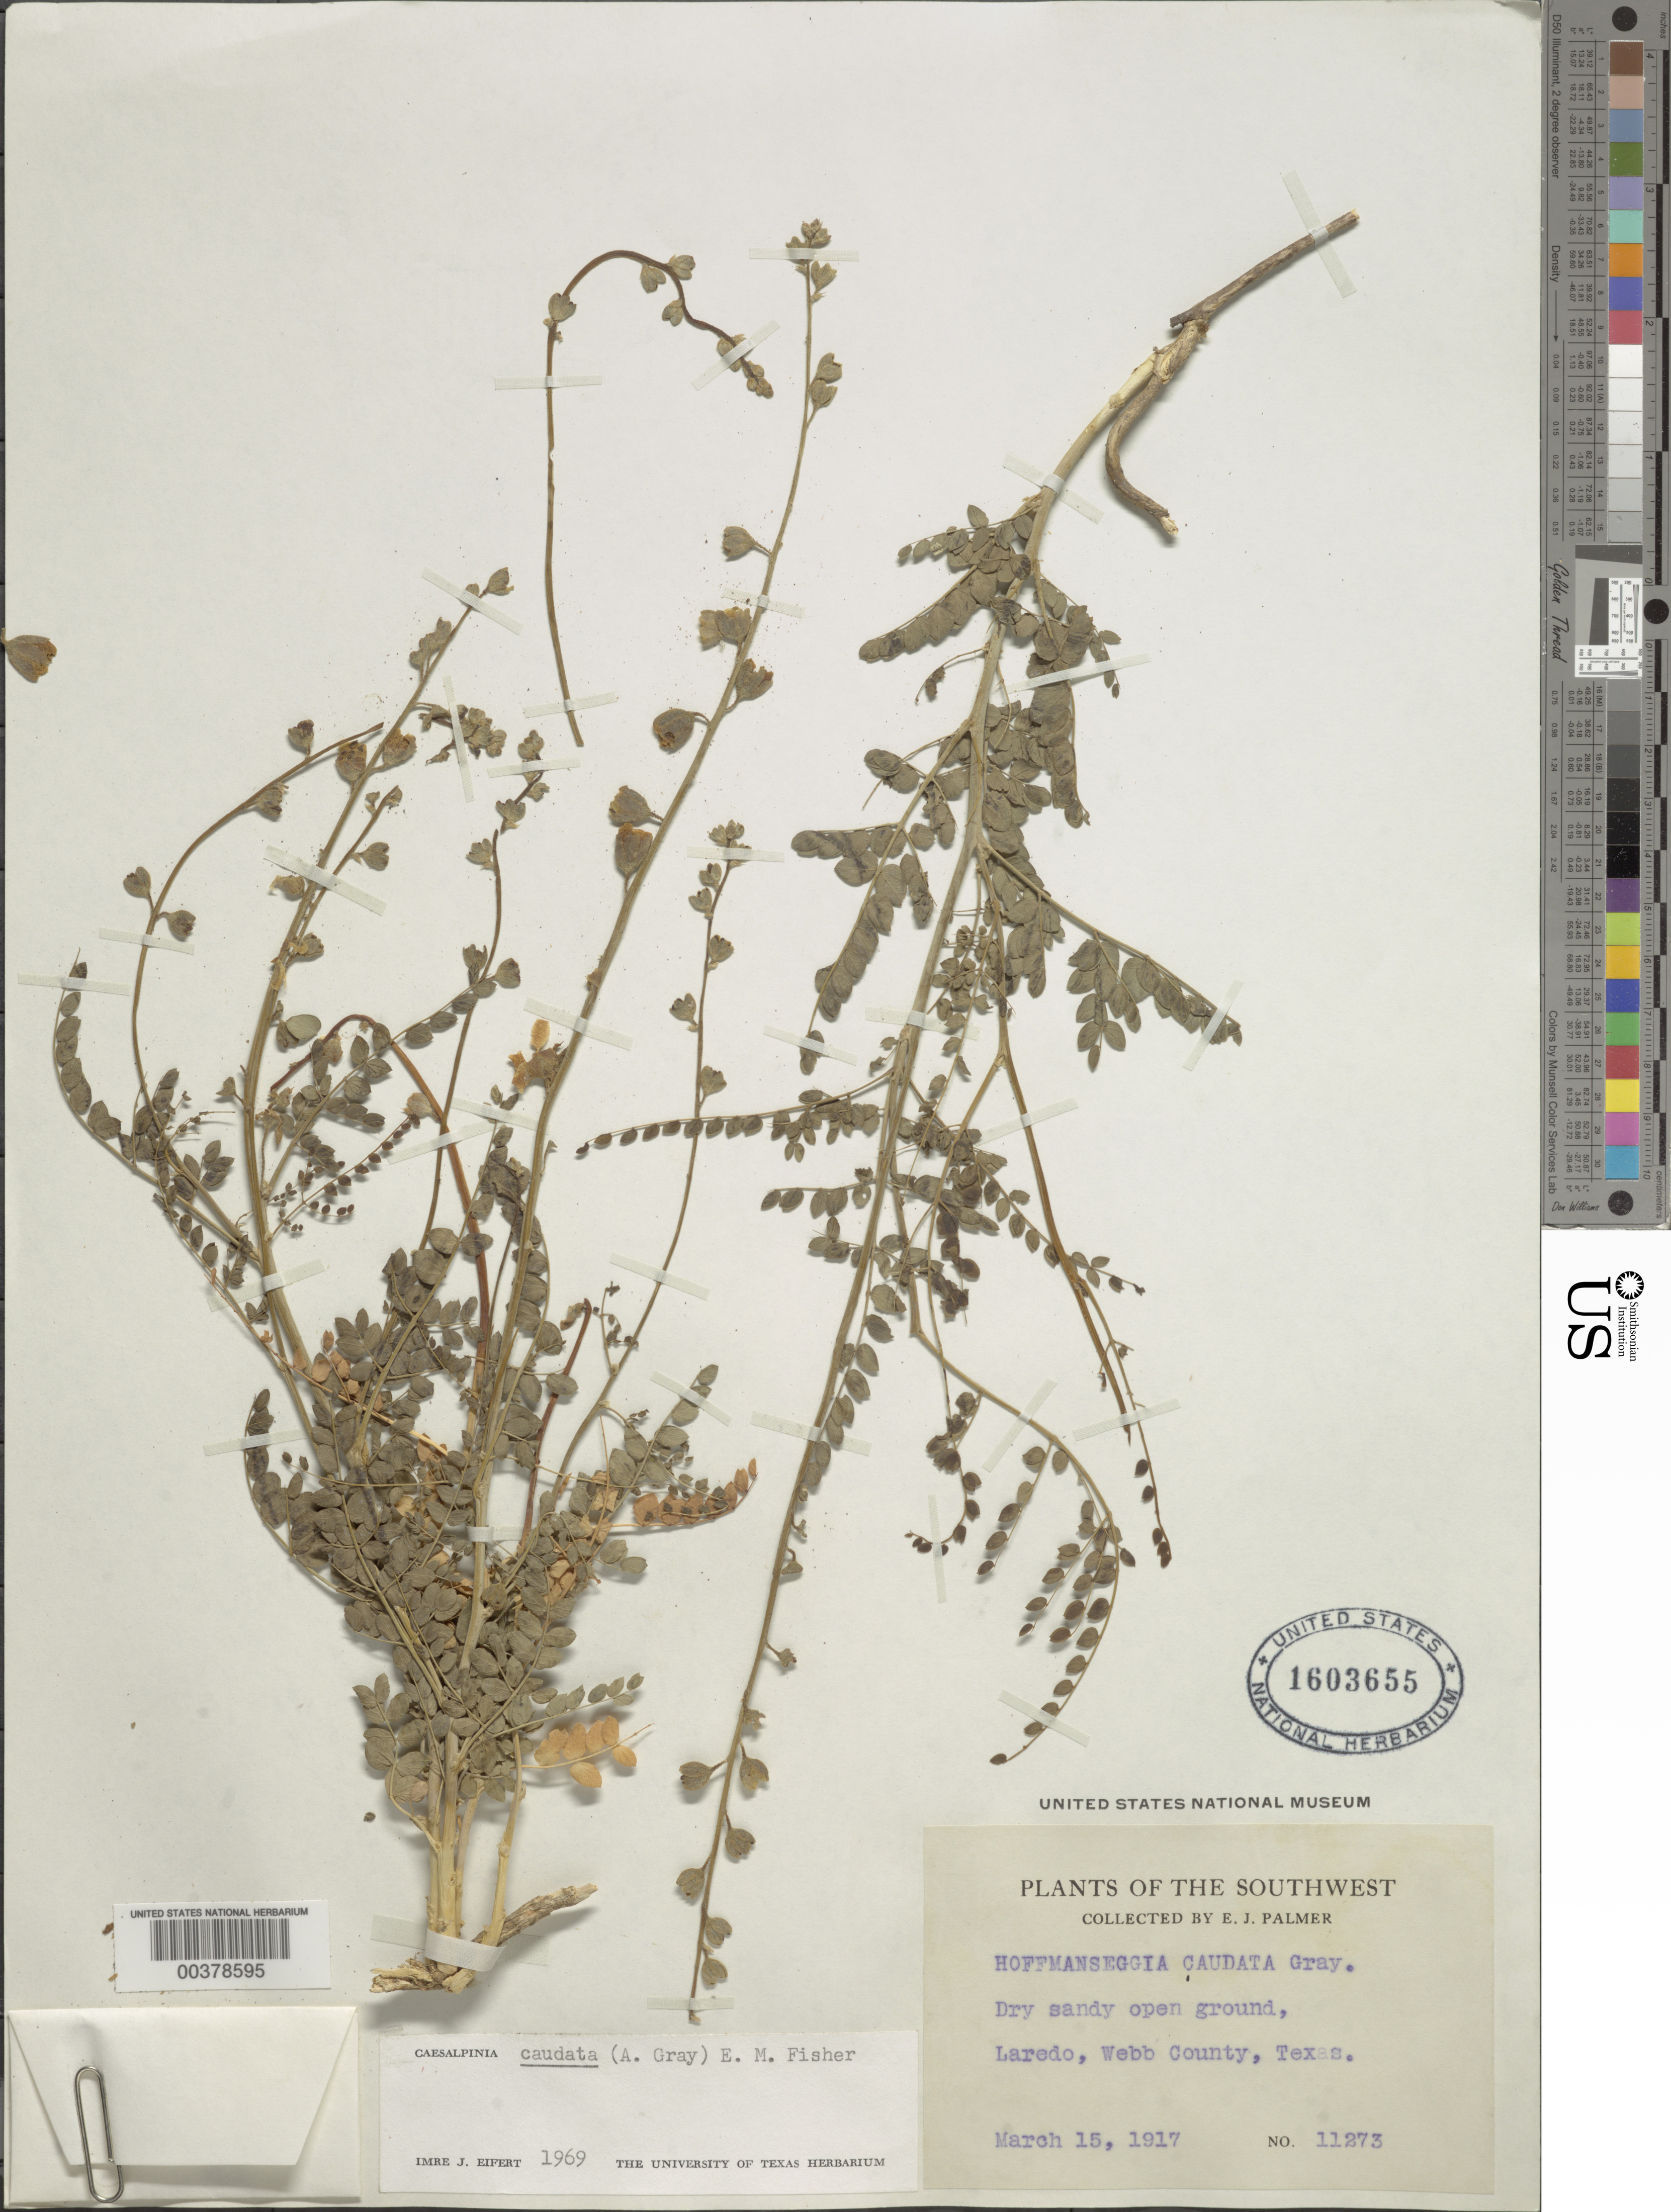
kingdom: Plantae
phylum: Tracheophyta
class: Magnoliopsida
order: Fabales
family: Fabaceae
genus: Erythrostemon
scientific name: Erythrostemon caudatus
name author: (A. Gray) Gagnon & G.P. Lewis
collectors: E. J. Palmer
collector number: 11273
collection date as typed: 15 Mar 1917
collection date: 1917-03-15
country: United States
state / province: Texas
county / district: Webb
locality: Laredo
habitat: Dry sandy open ground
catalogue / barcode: US 1603655